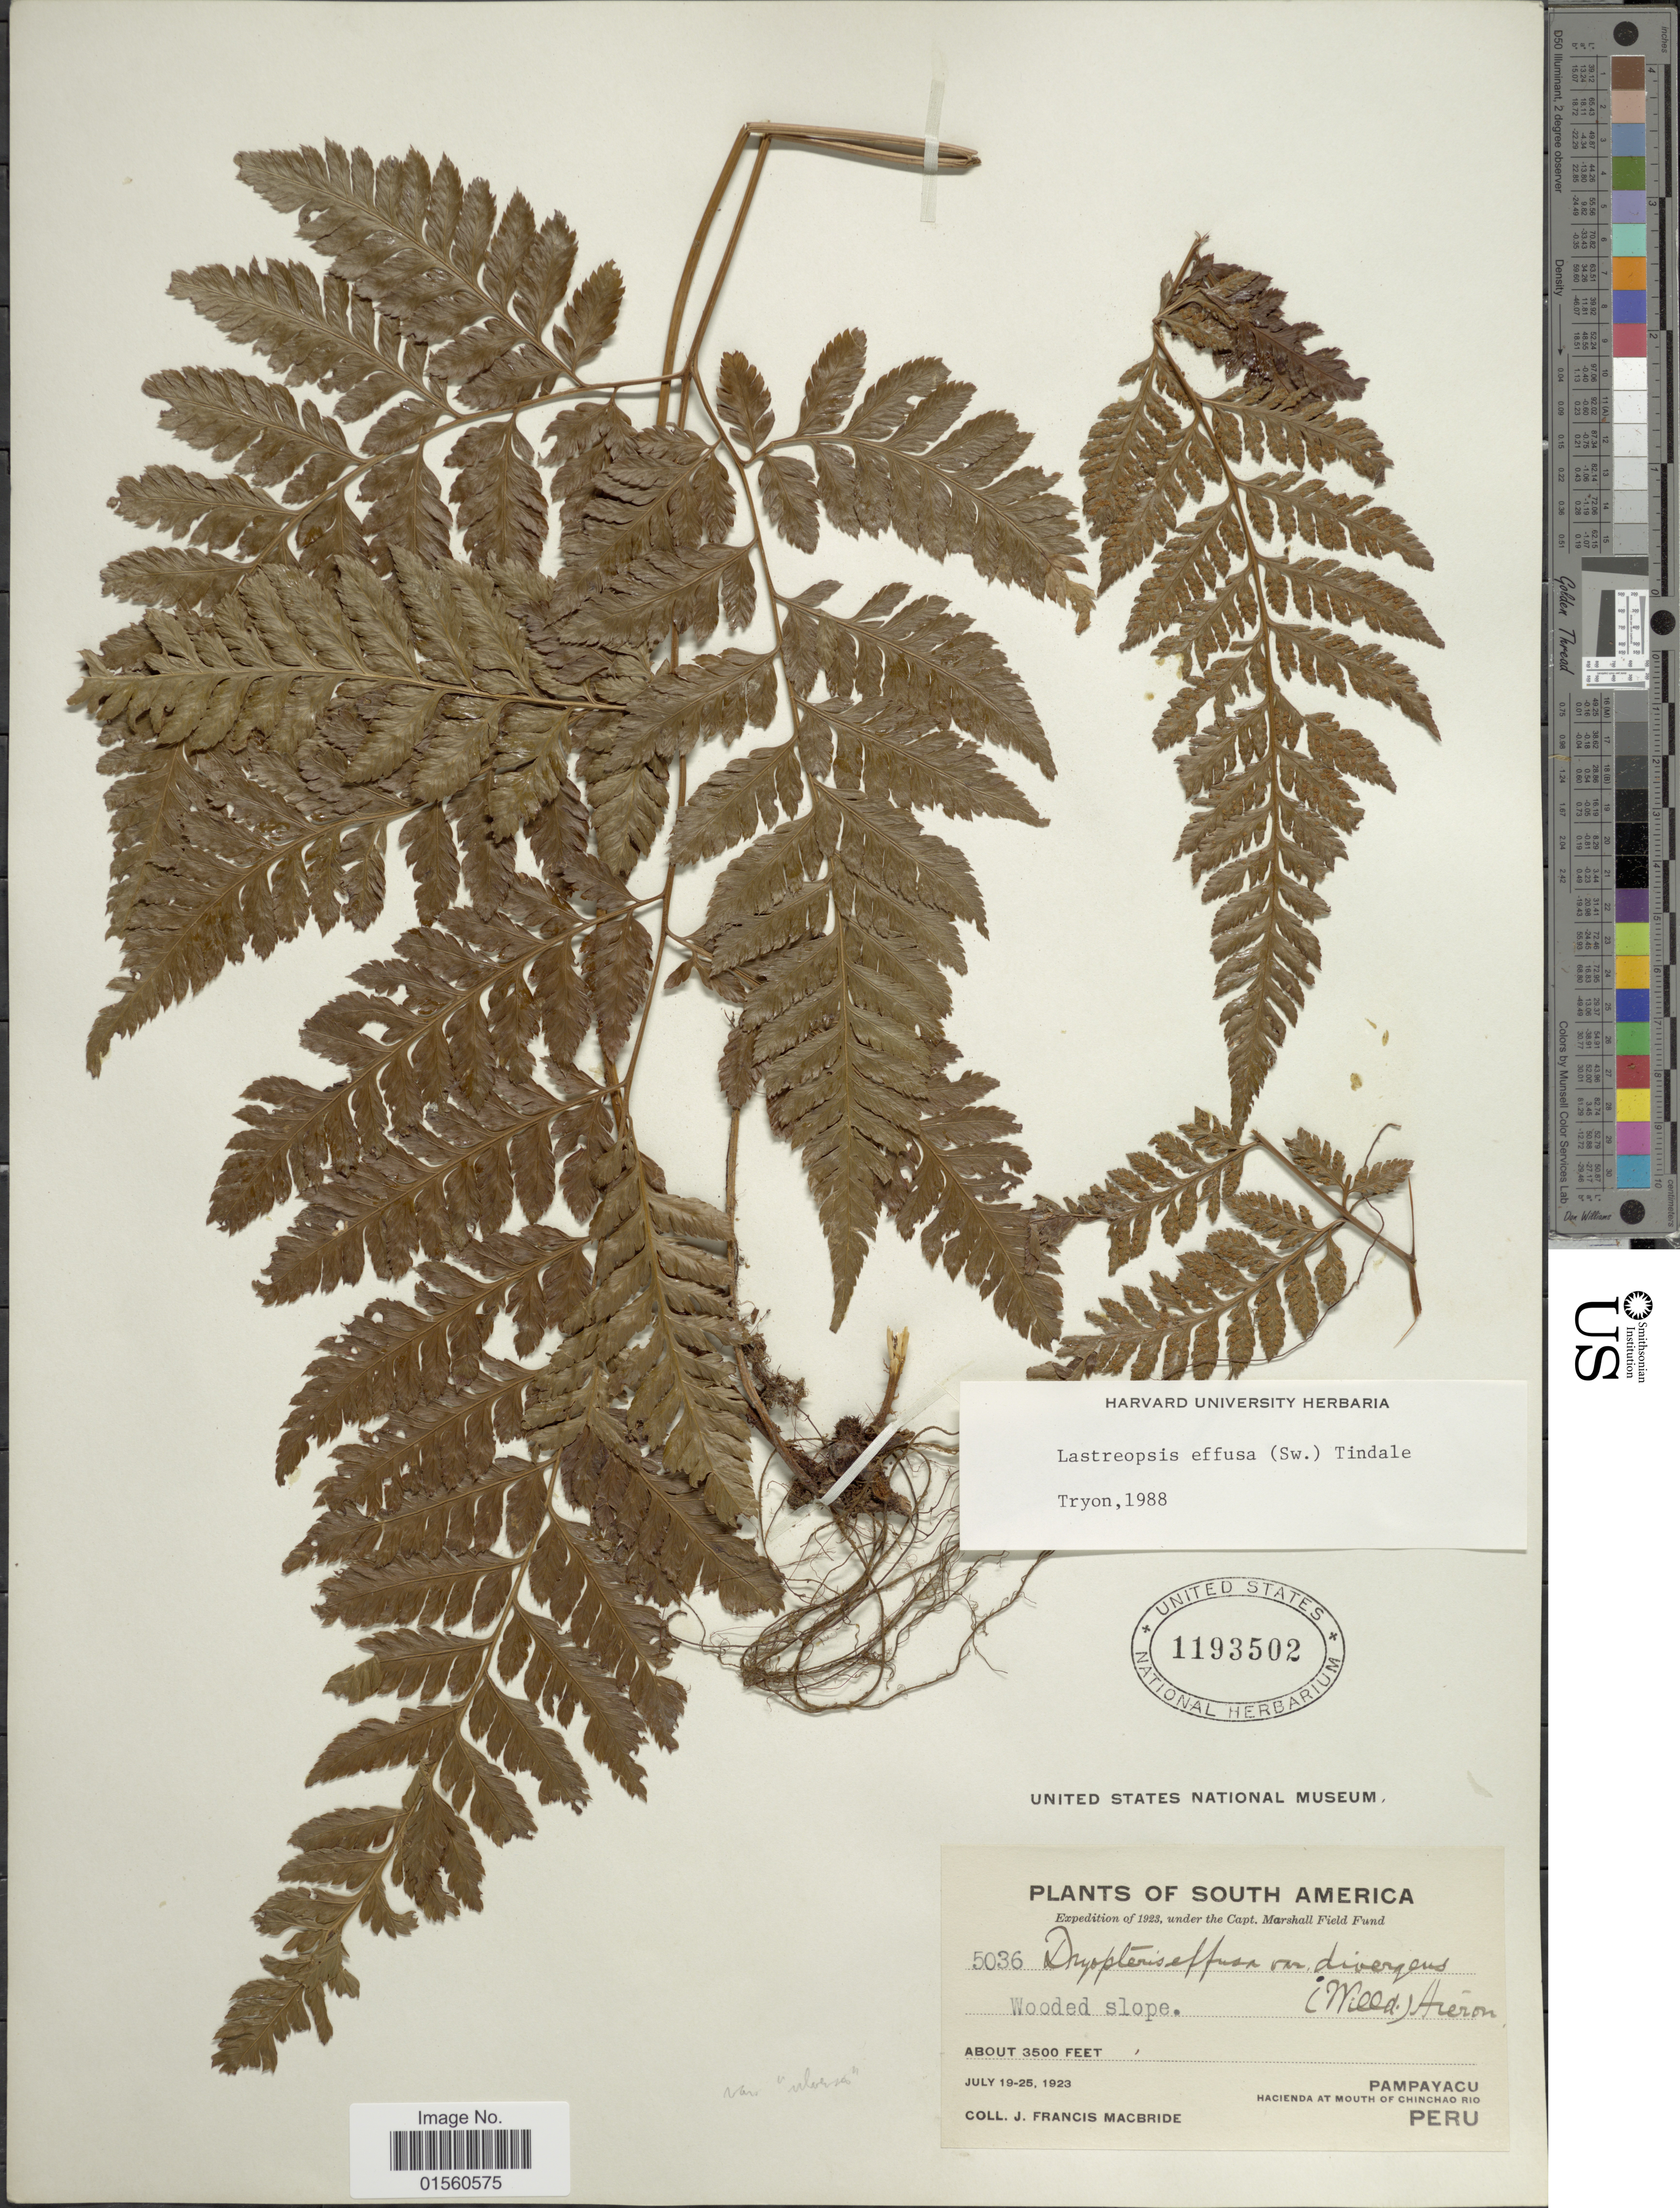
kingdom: Plantae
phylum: Tracheophyta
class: Polypodiopsida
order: Polypodiales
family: Dryopteridaceae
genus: Parapolystichum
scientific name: Parapolystichum effusum var. effusum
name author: (Sw.) Ching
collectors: J. F. Macbride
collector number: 5036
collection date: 1923-07-19/1923-07-25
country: Peru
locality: South America, Pampayacu, hacienda at mouth of Chinchao Rio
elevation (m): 1067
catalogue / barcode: US 1193502